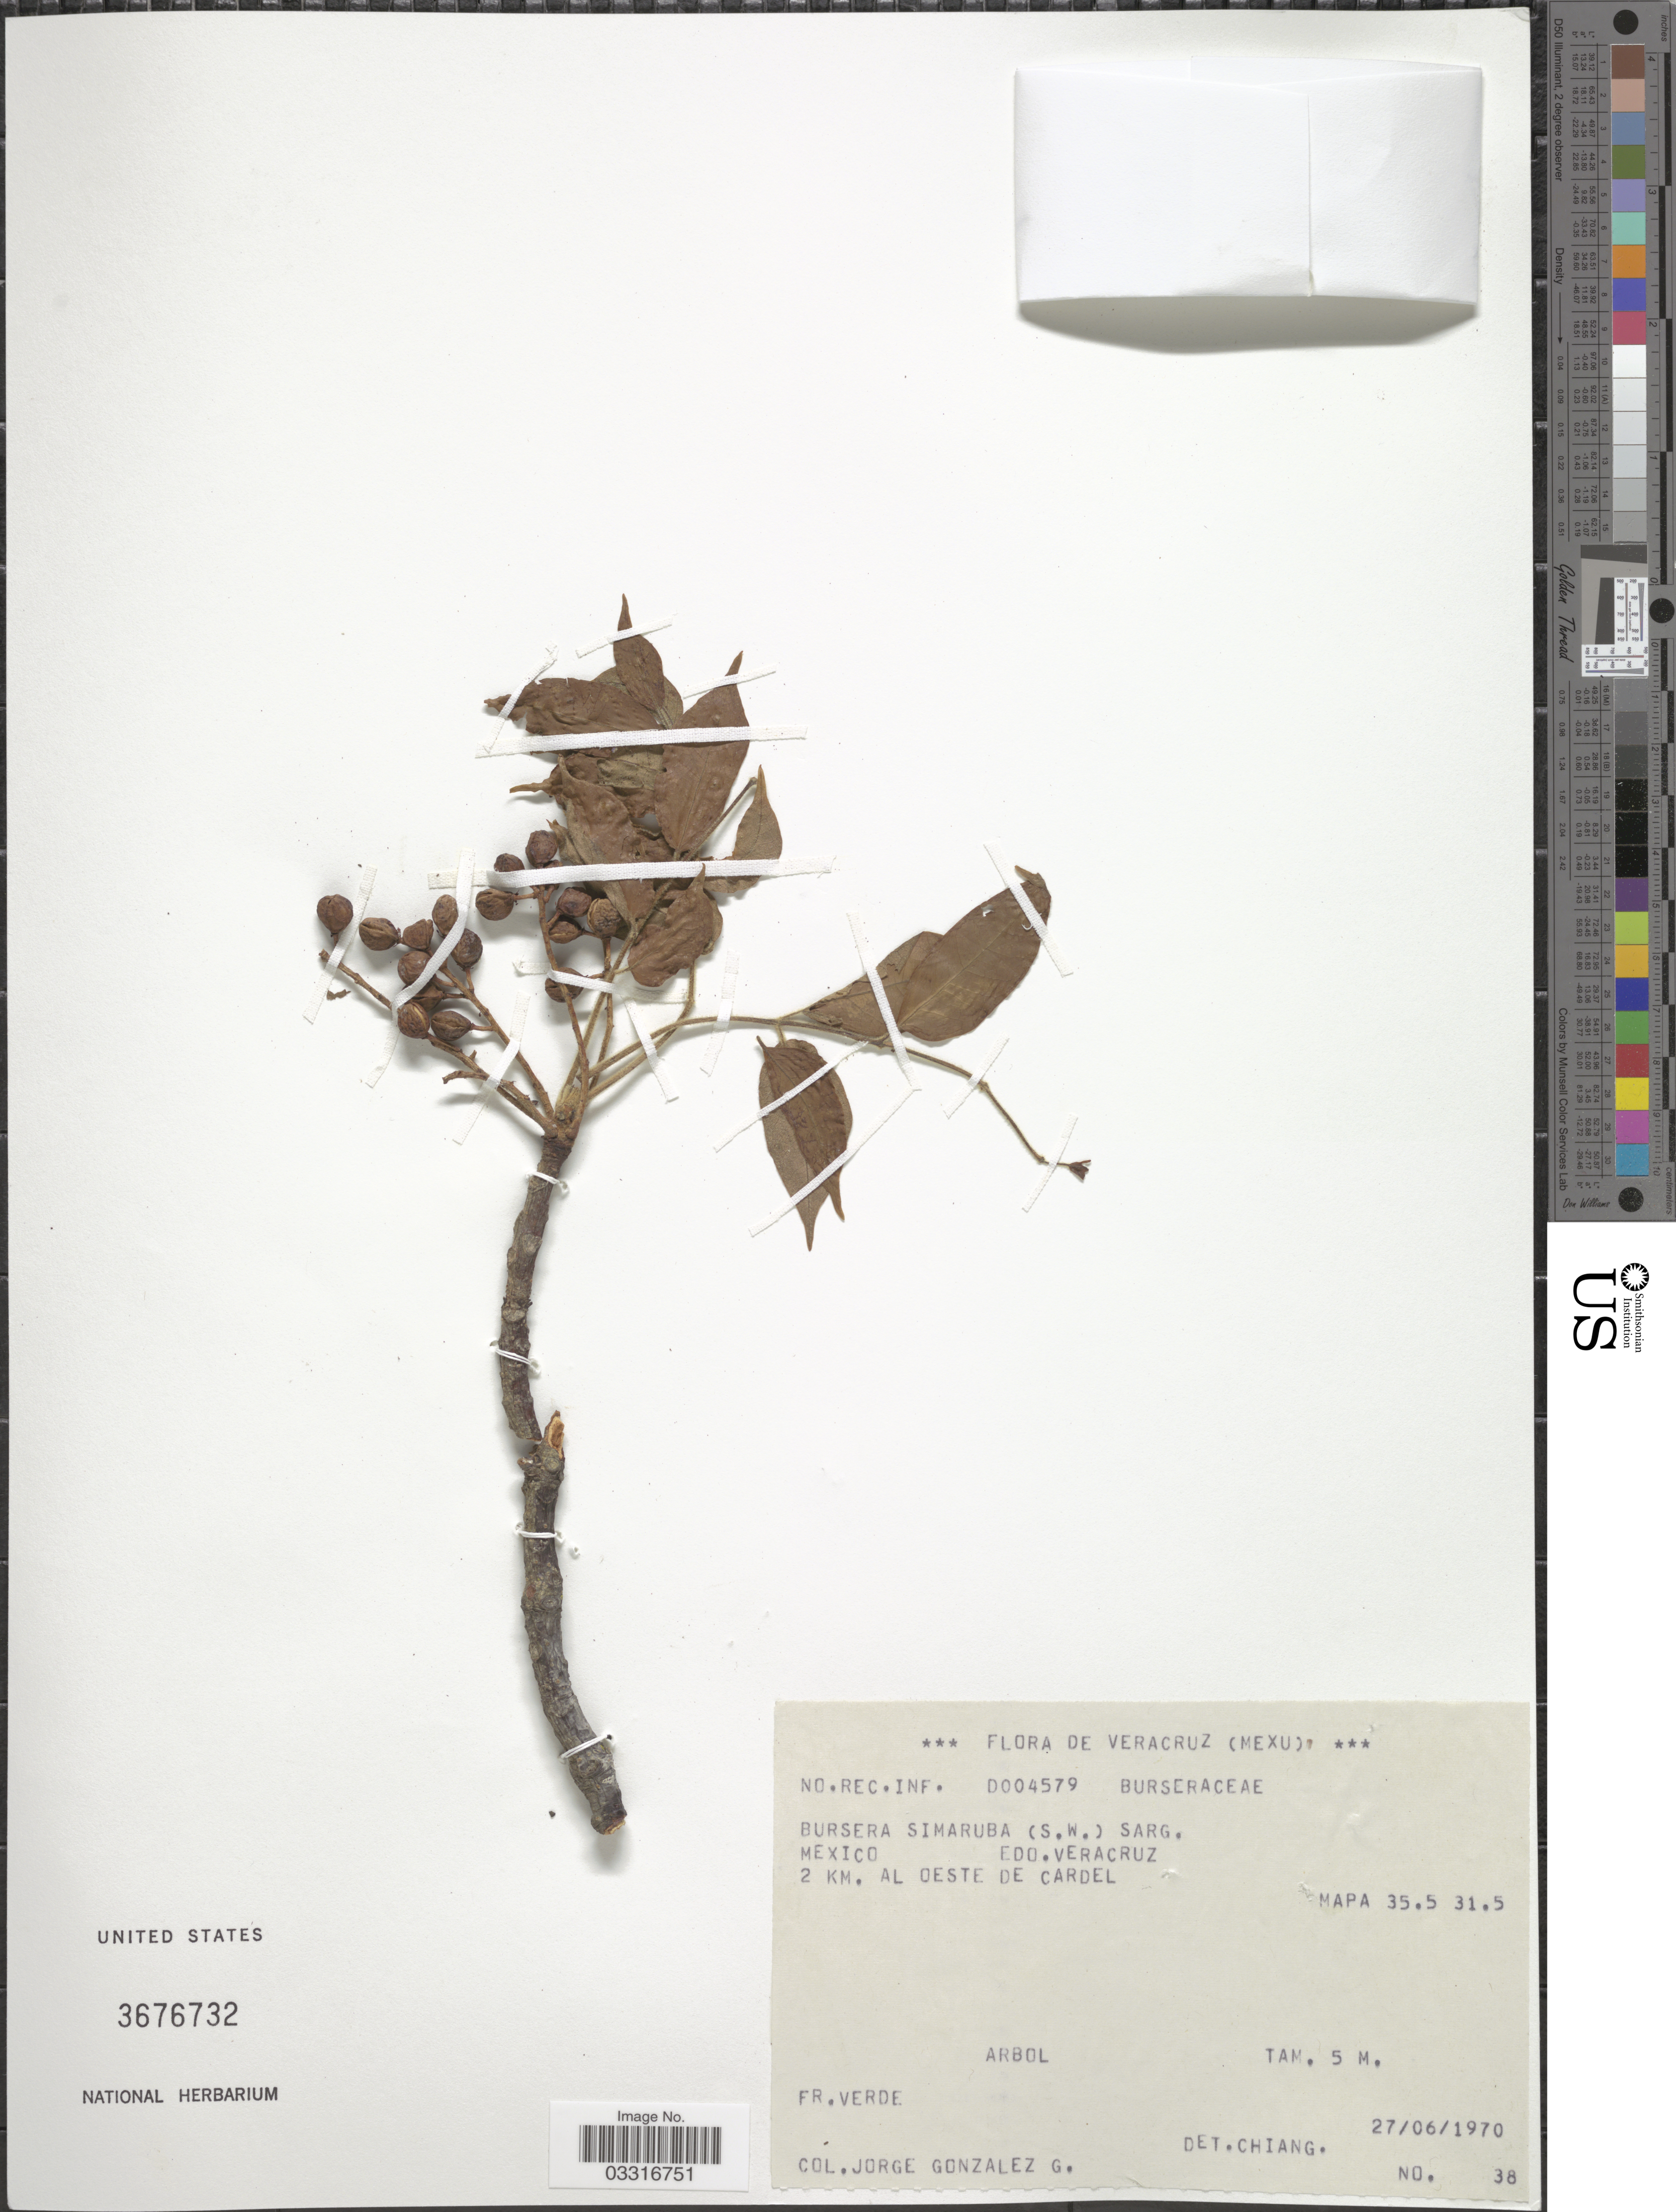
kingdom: Plantae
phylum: Tracheophyta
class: Magnoliopsida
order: Sapindales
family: Burseraceae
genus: Bursera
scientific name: Bursera simaruba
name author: (L.) Sarg.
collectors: J. González G.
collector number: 38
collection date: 1970-06-27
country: Mexico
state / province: Veracruz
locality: Edo. Veracruz, 2 Km. al oeste de Cardel, Mapa 35.5 31.5.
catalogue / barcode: US 3676732